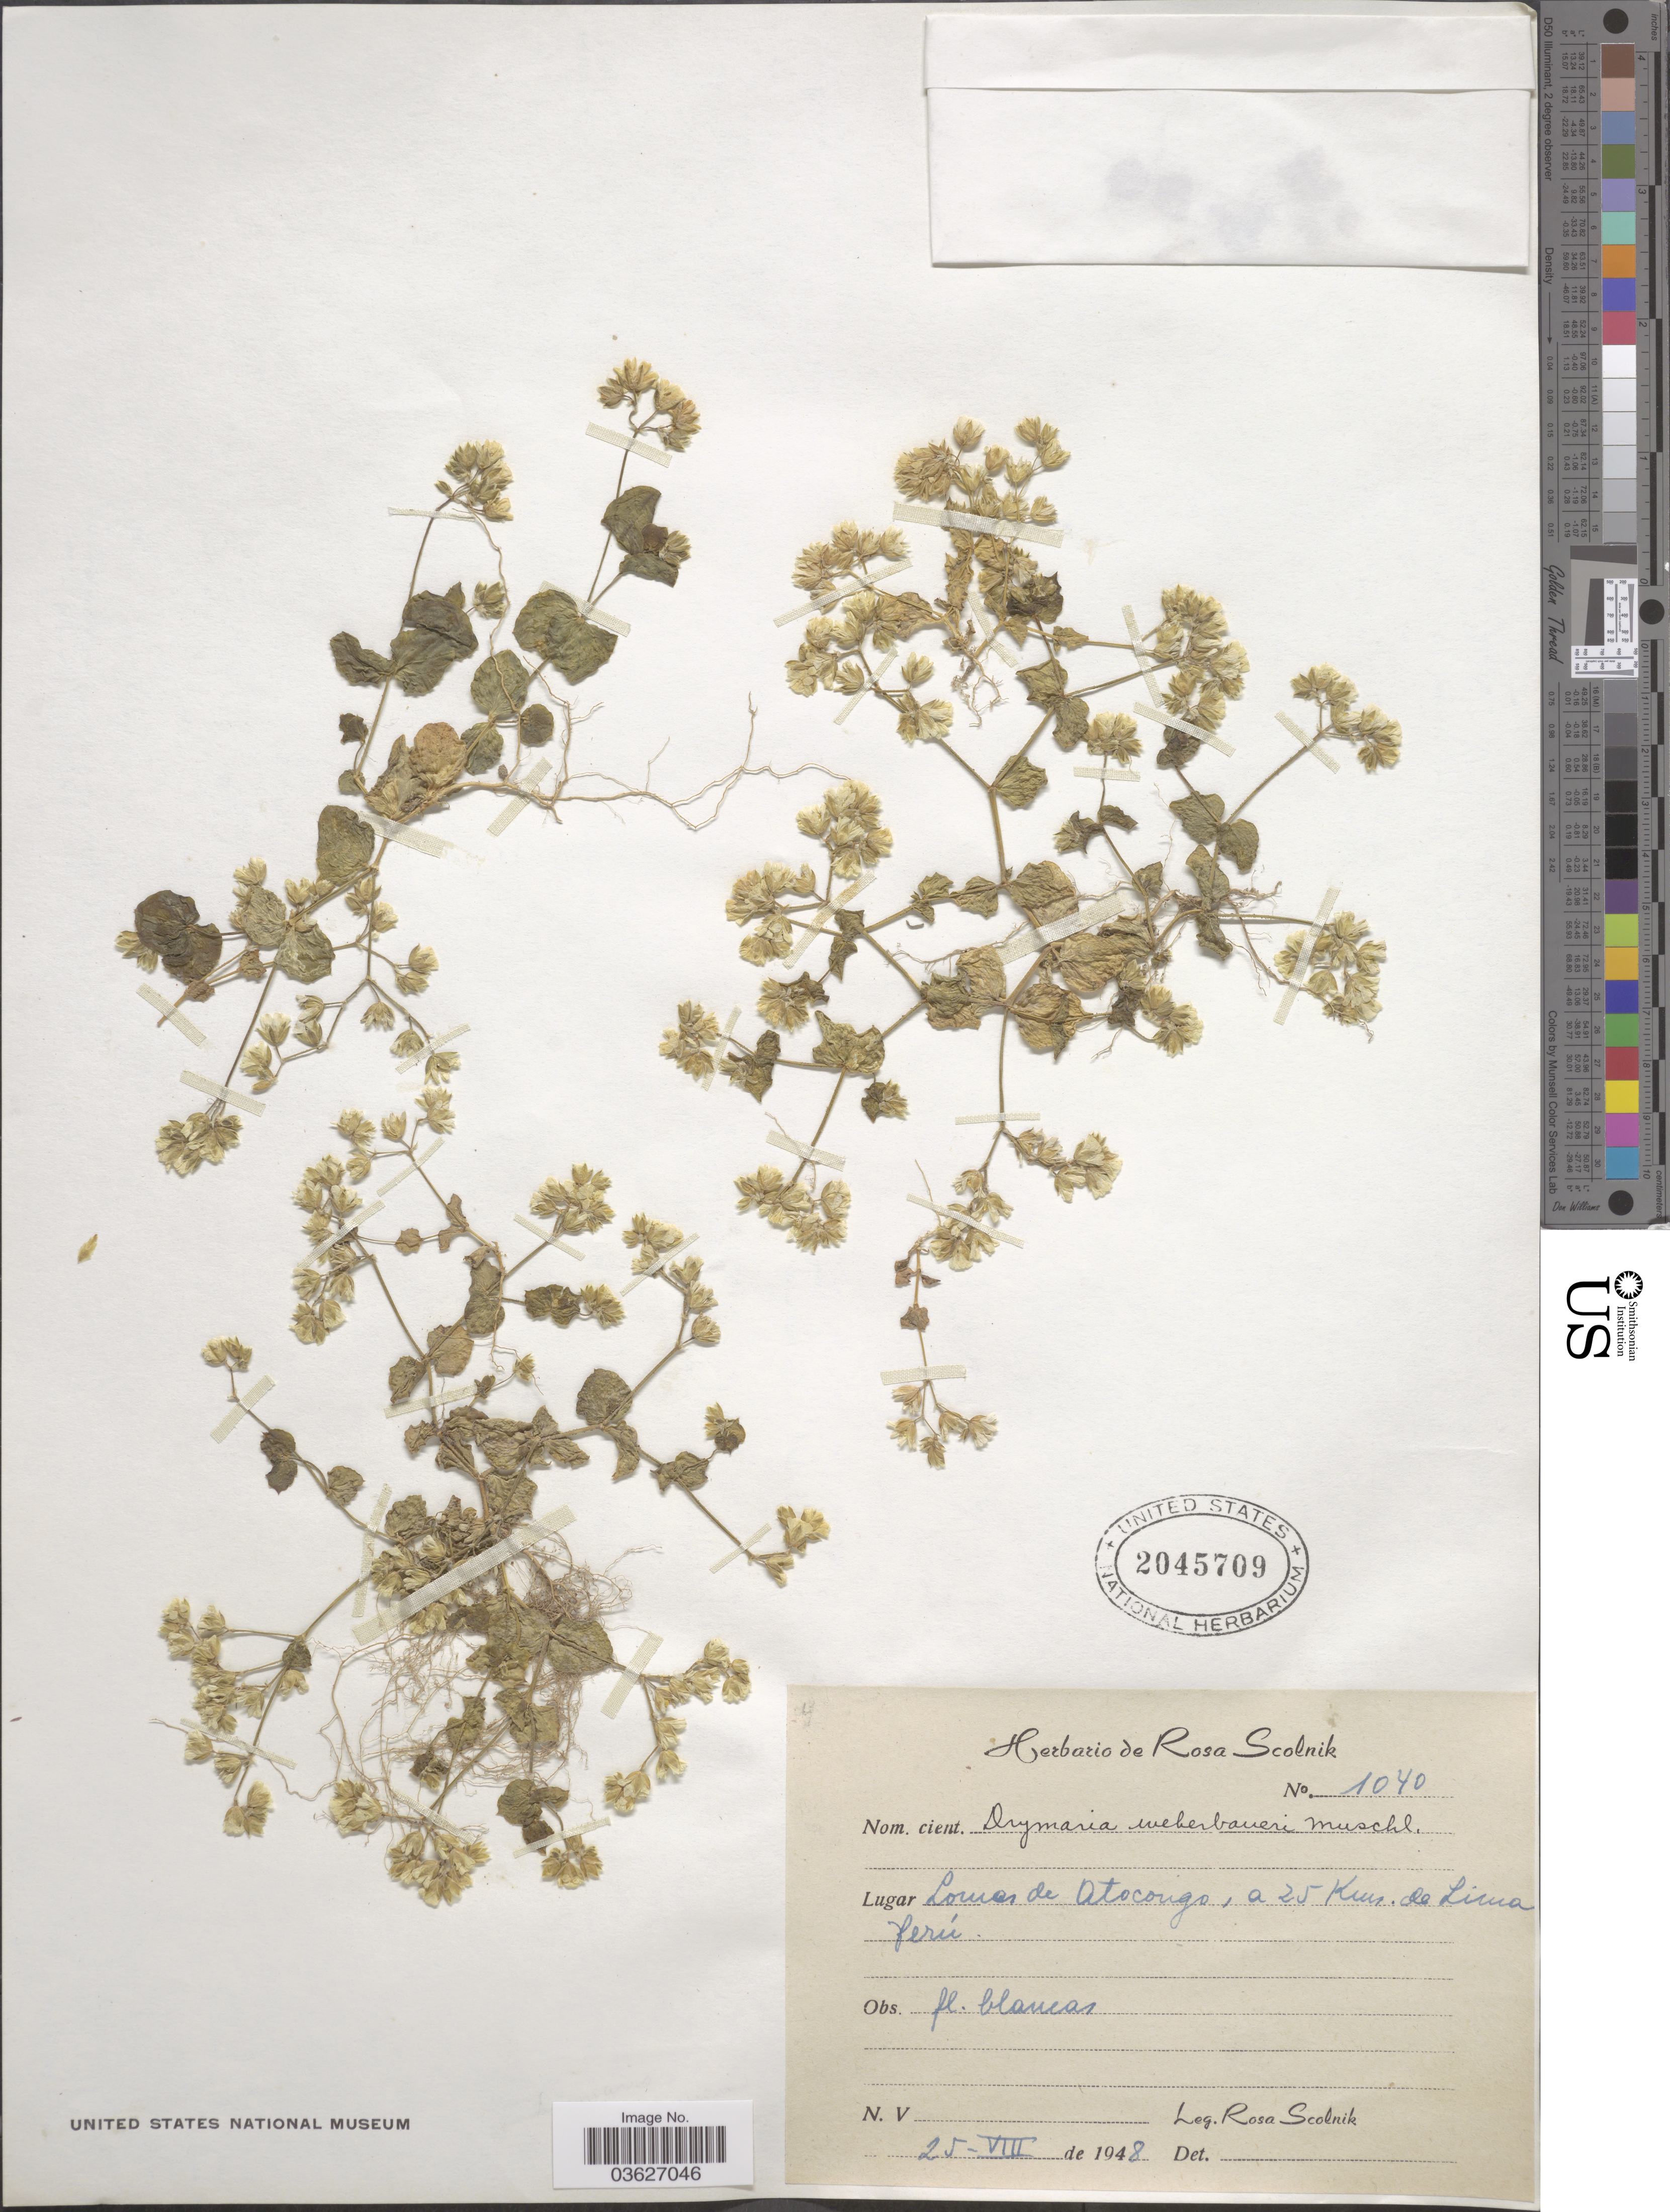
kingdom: Plantae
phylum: Tracheophyta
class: Magnoliopsida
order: Caryophyllales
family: Caryophyllaceae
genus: Drymaria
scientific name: Drymaria paposana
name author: Phil.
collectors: R. Scolnik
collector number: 1040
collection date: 1948-08-25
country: Peru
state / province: Lima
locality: Lomas de Atocongo, a 25 Kms. de Lima.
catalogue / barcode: US 2045709